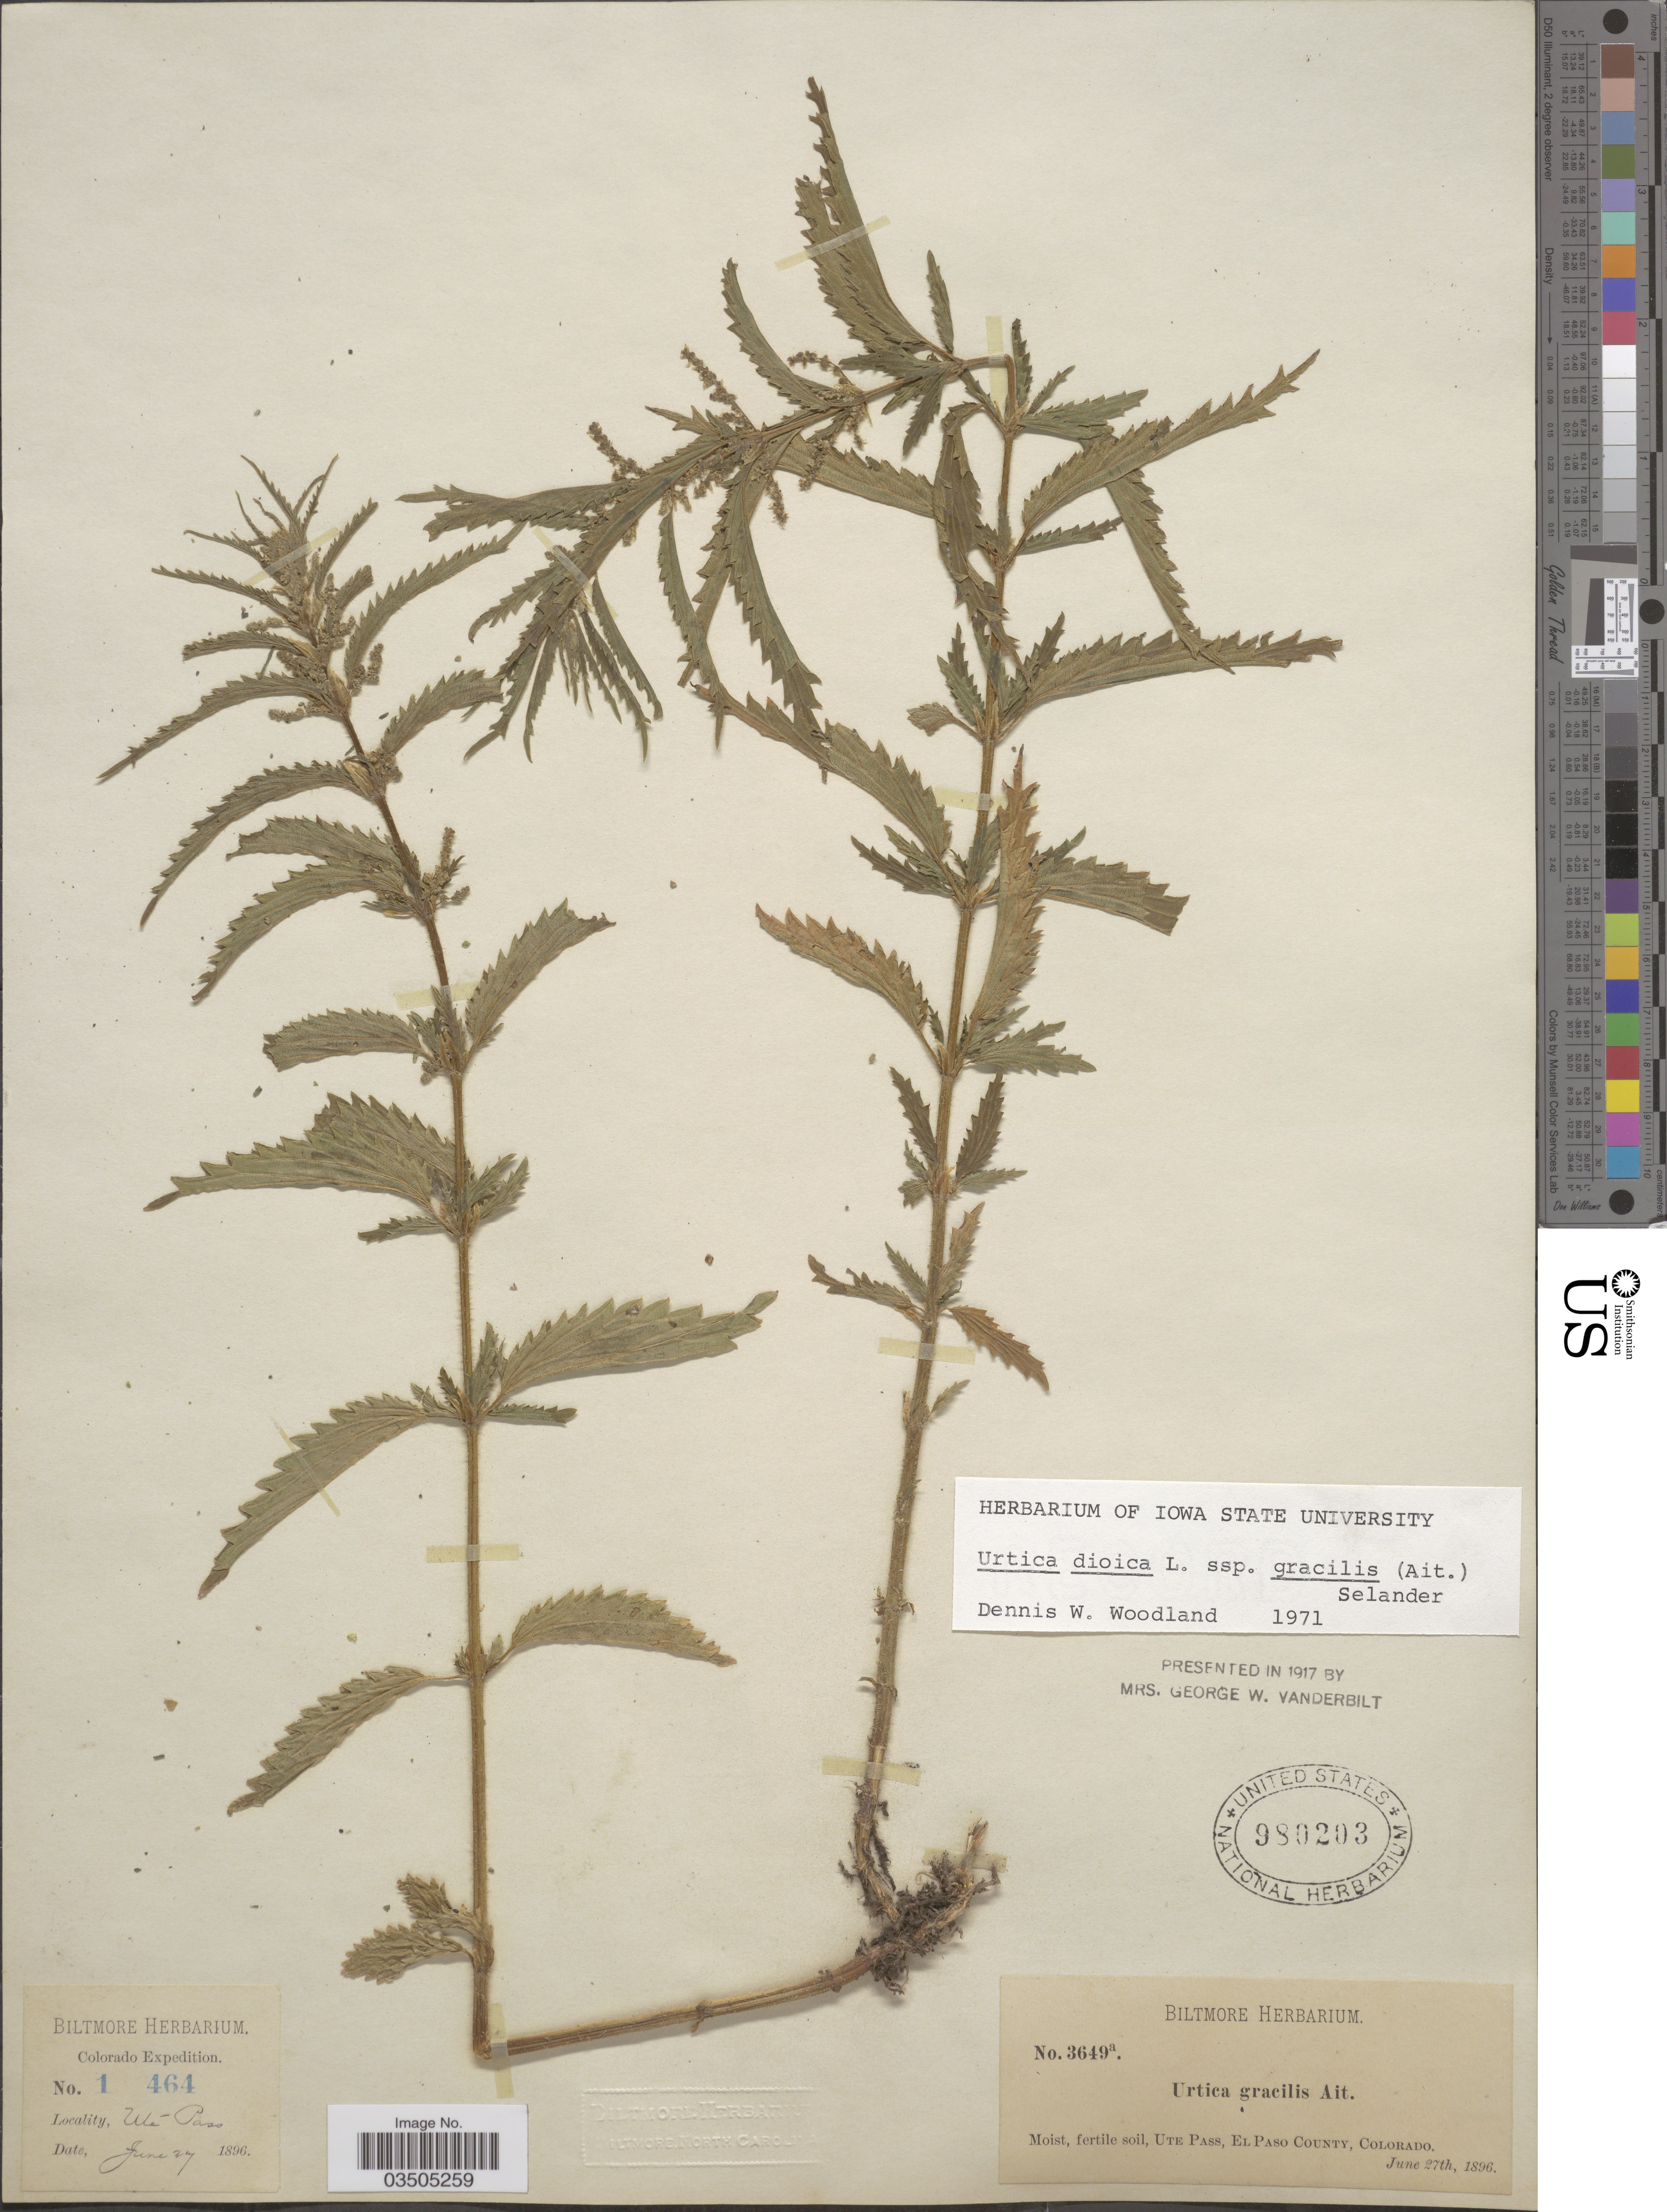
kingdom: Plantae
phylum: Tracheophyta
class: Magnoliopsida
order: Rosales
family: Urticaceae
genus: Urtica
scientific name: Urtica dioica subsp. gracilis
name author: L.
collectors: ex herb. Biltmore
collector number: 1464/3649a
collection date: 1896-06-27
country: United States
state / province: Colorado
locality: Ute Pass, El Paso County.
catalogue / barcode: US 980203